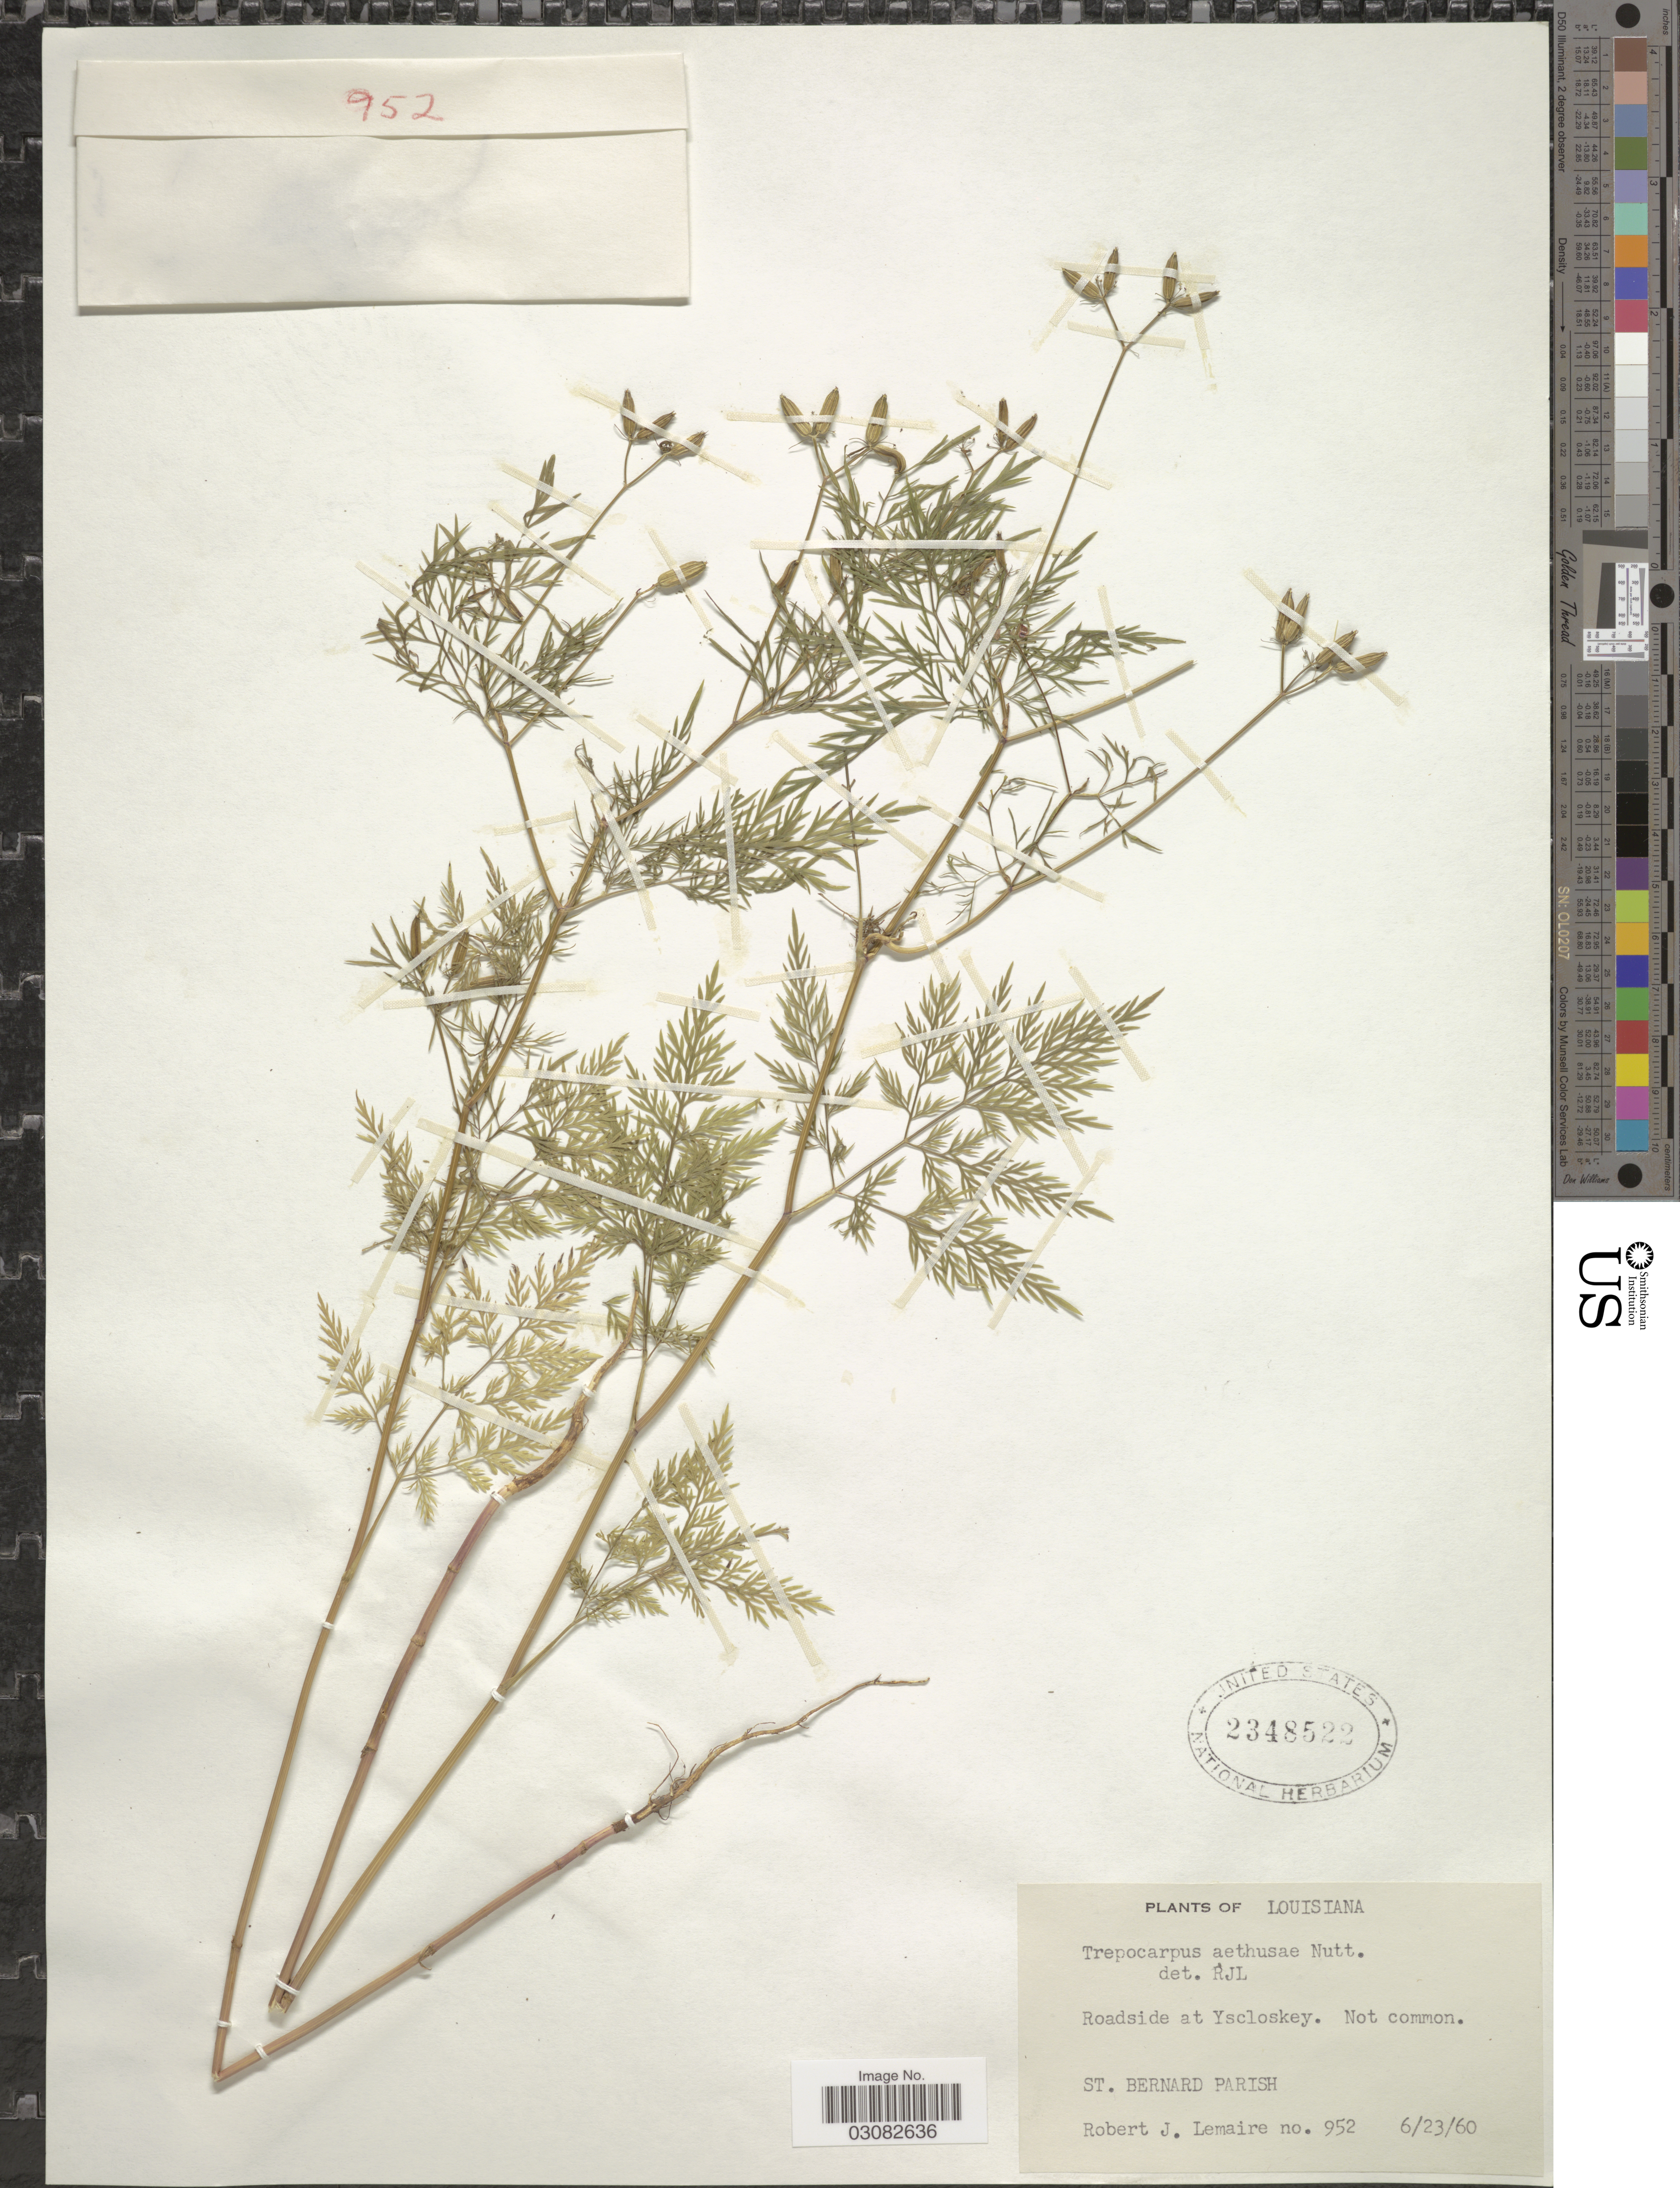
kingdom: Plantae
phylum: Tracheophyta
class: Magnoliopsida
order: Apiales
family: Apiaceae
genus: Trepocarpus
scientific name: Trepocarpus aethusae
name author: Nutt. ex DC.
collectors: R. J. Lemaire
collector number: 952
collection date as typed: Transcribed d/m/y: 23/6/60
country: United States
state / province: Louisiana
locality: Roadside at Yscloskey. St. Bernard Parish.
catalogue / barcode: US 2348522